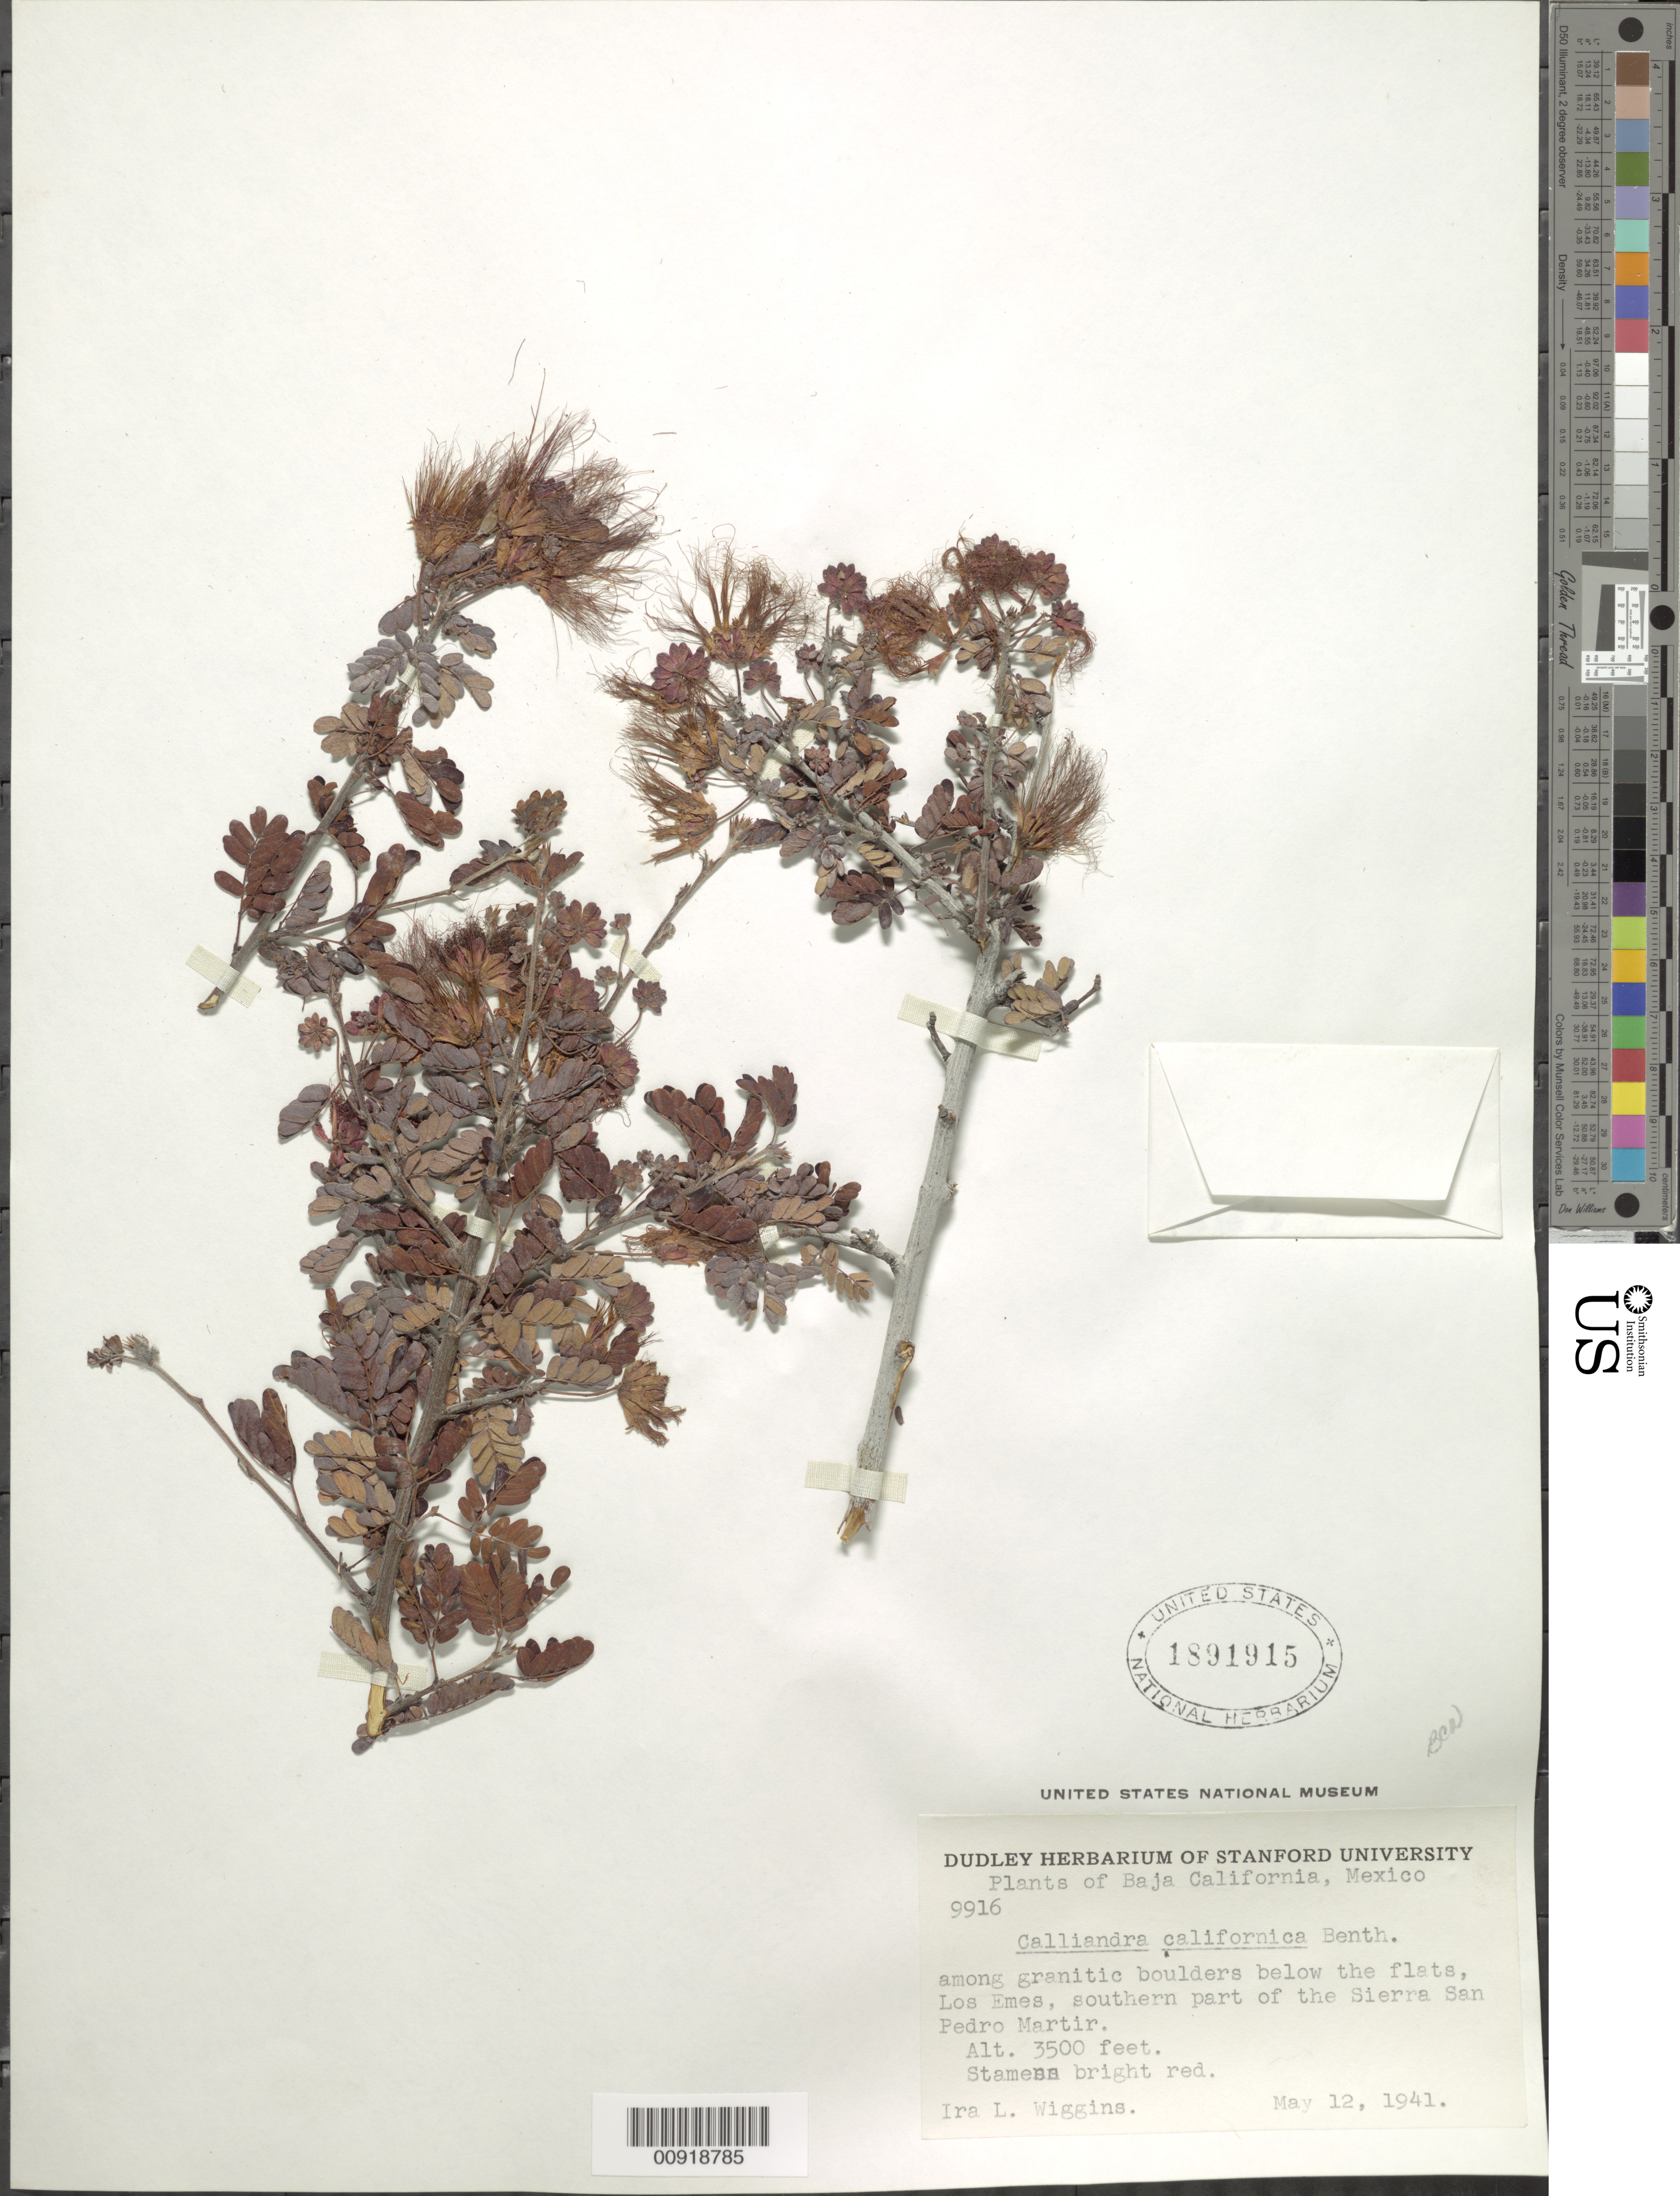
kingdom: Plantae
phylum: Tracheophyta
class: Magnoliopsida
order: Fabales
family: Fabaceae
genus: Calliandra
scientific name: Calliandra californica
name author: Benth.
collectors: I. L. Wiggins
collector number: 9916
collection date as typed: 12 May 1941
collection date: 1941-05-12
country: Mexico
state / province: Baja California Norte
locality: Los Emes, southern part of the Sierra San Pedro Mártir.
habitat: Among granitic boulders below the flats.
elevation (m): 1067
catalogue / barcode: US 1891915